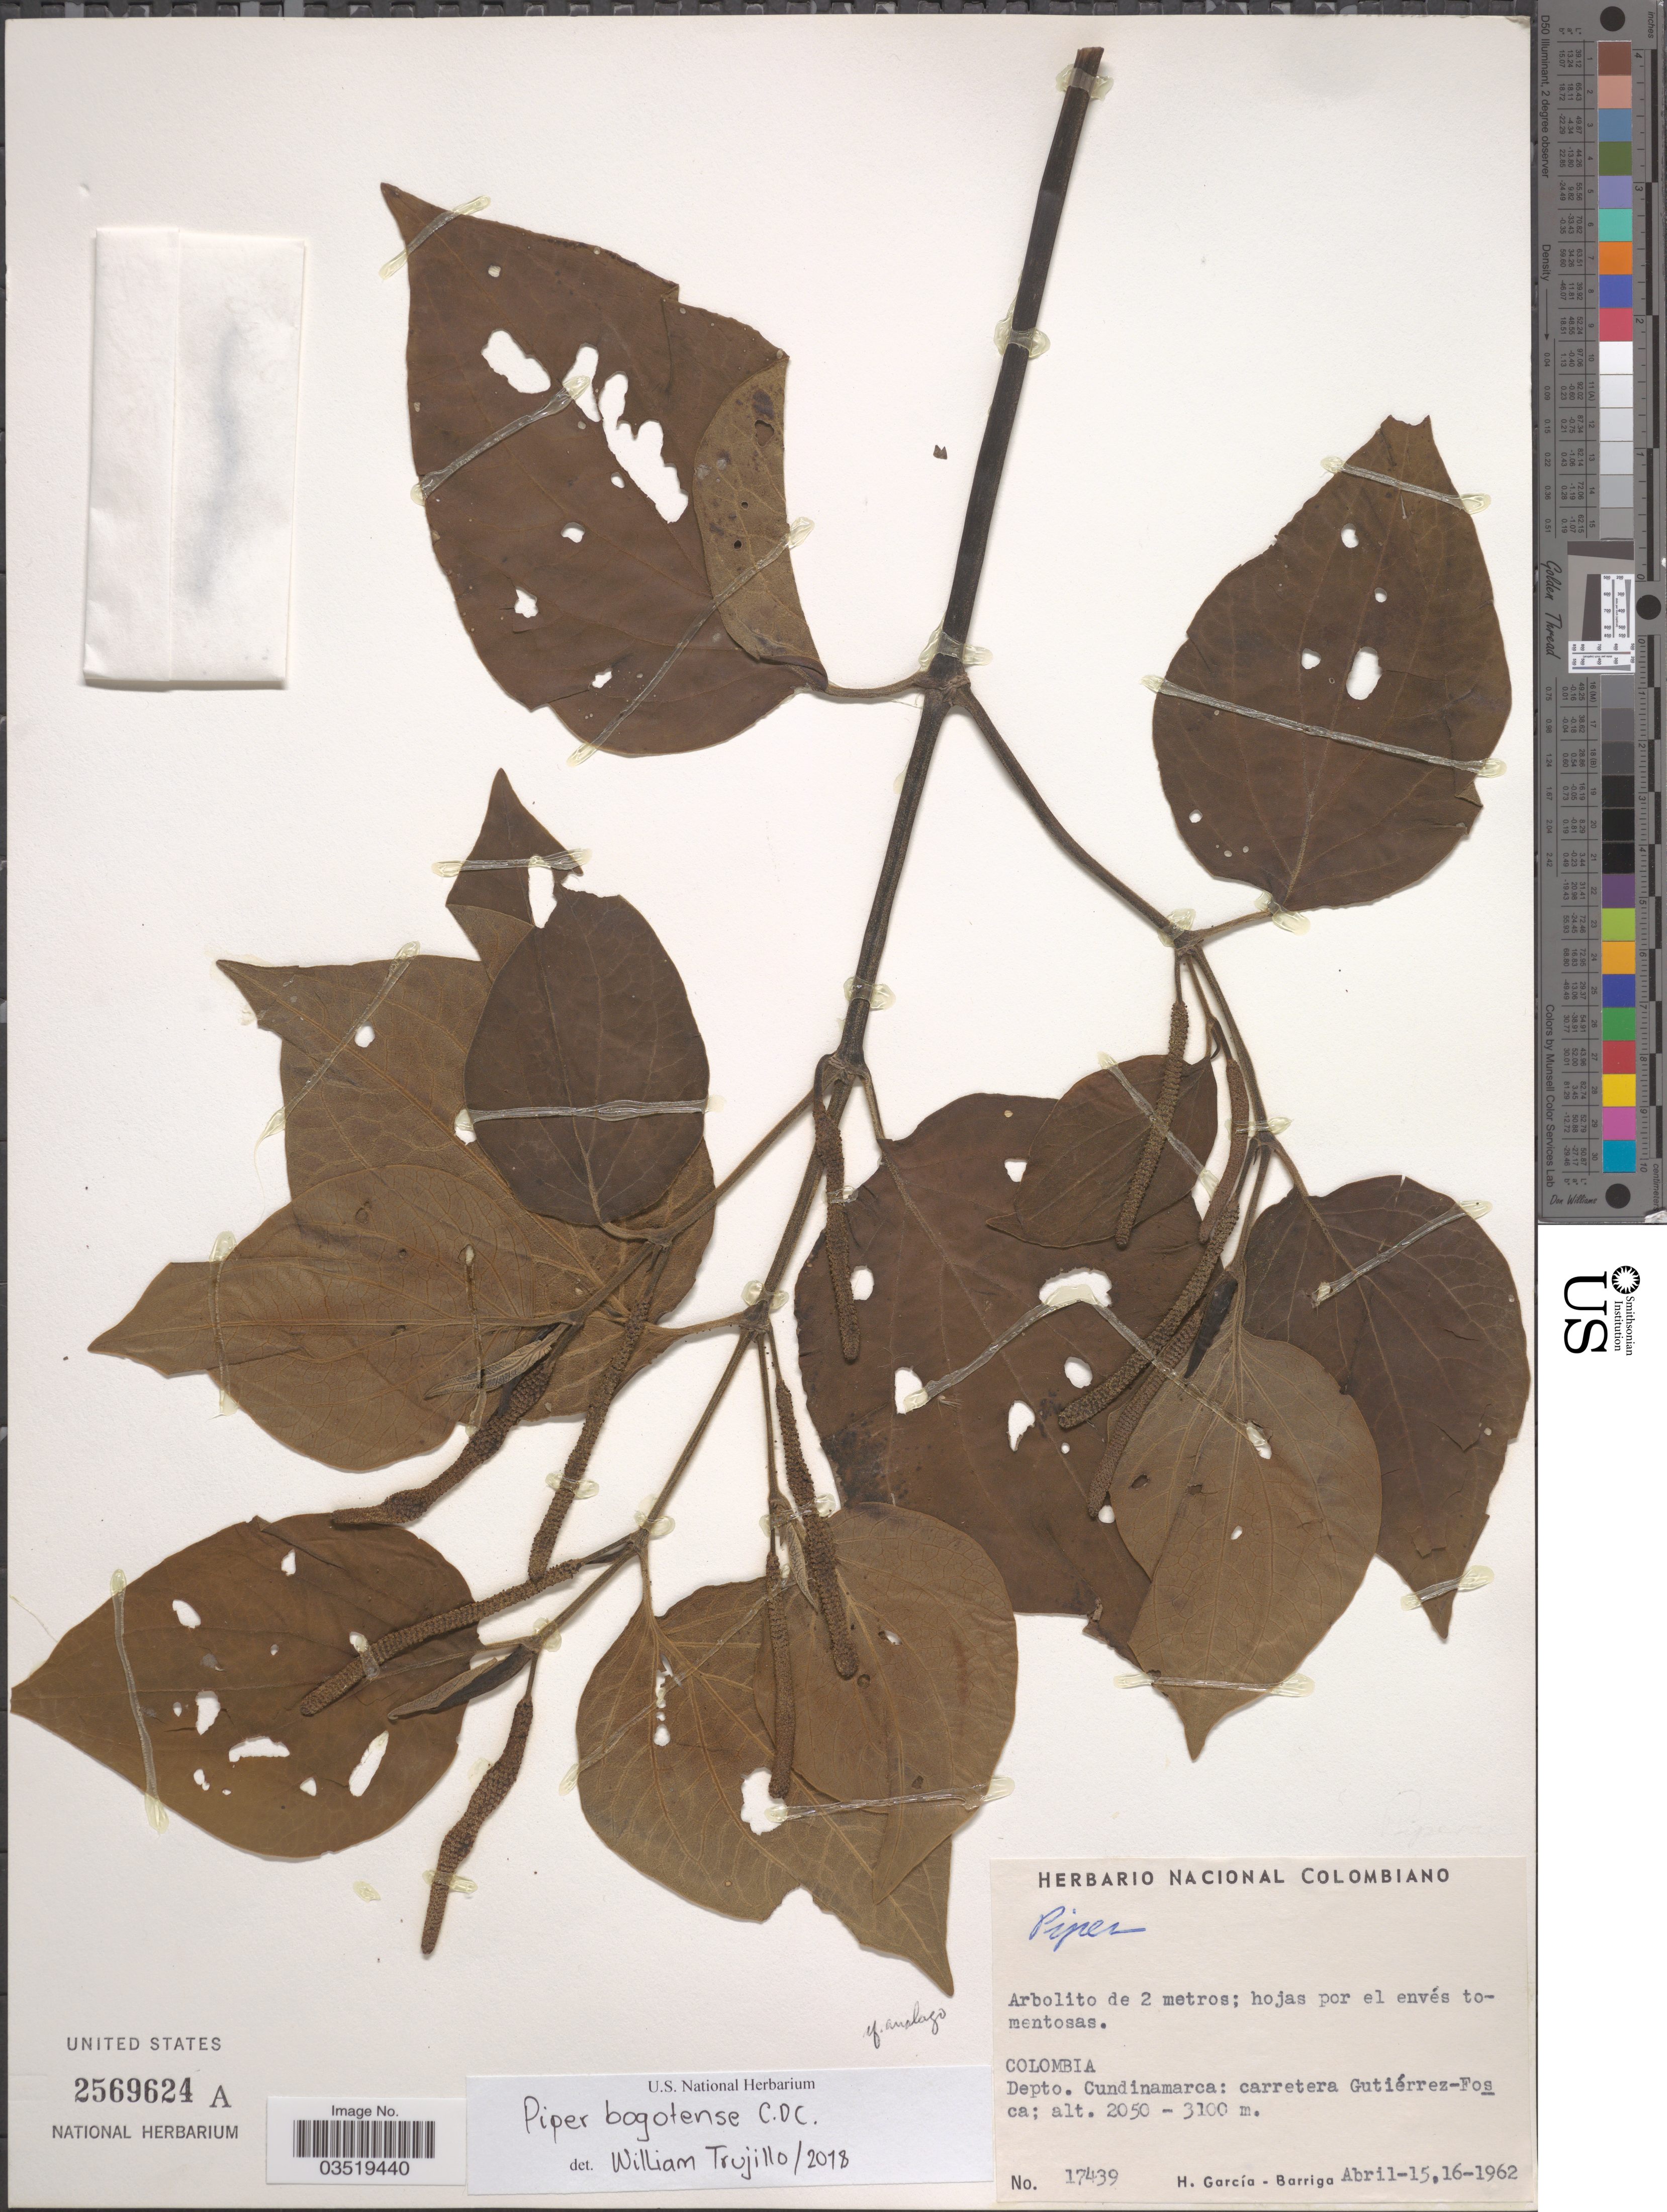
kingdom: Plantae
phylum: Tracheophyta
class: Magnoliopsida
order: Piperales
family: Piperaceae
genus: Piper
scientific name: Piper bogotense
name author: C. DC.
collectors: H. García Barriga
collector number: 17439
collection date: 1962-04-15/1962-04-16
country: Colombia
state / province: Cundinamarca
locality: Depto. Cundinamarca: carretera Gutiérrez-Fosca.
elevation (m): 2050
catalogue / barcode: US 2569624A